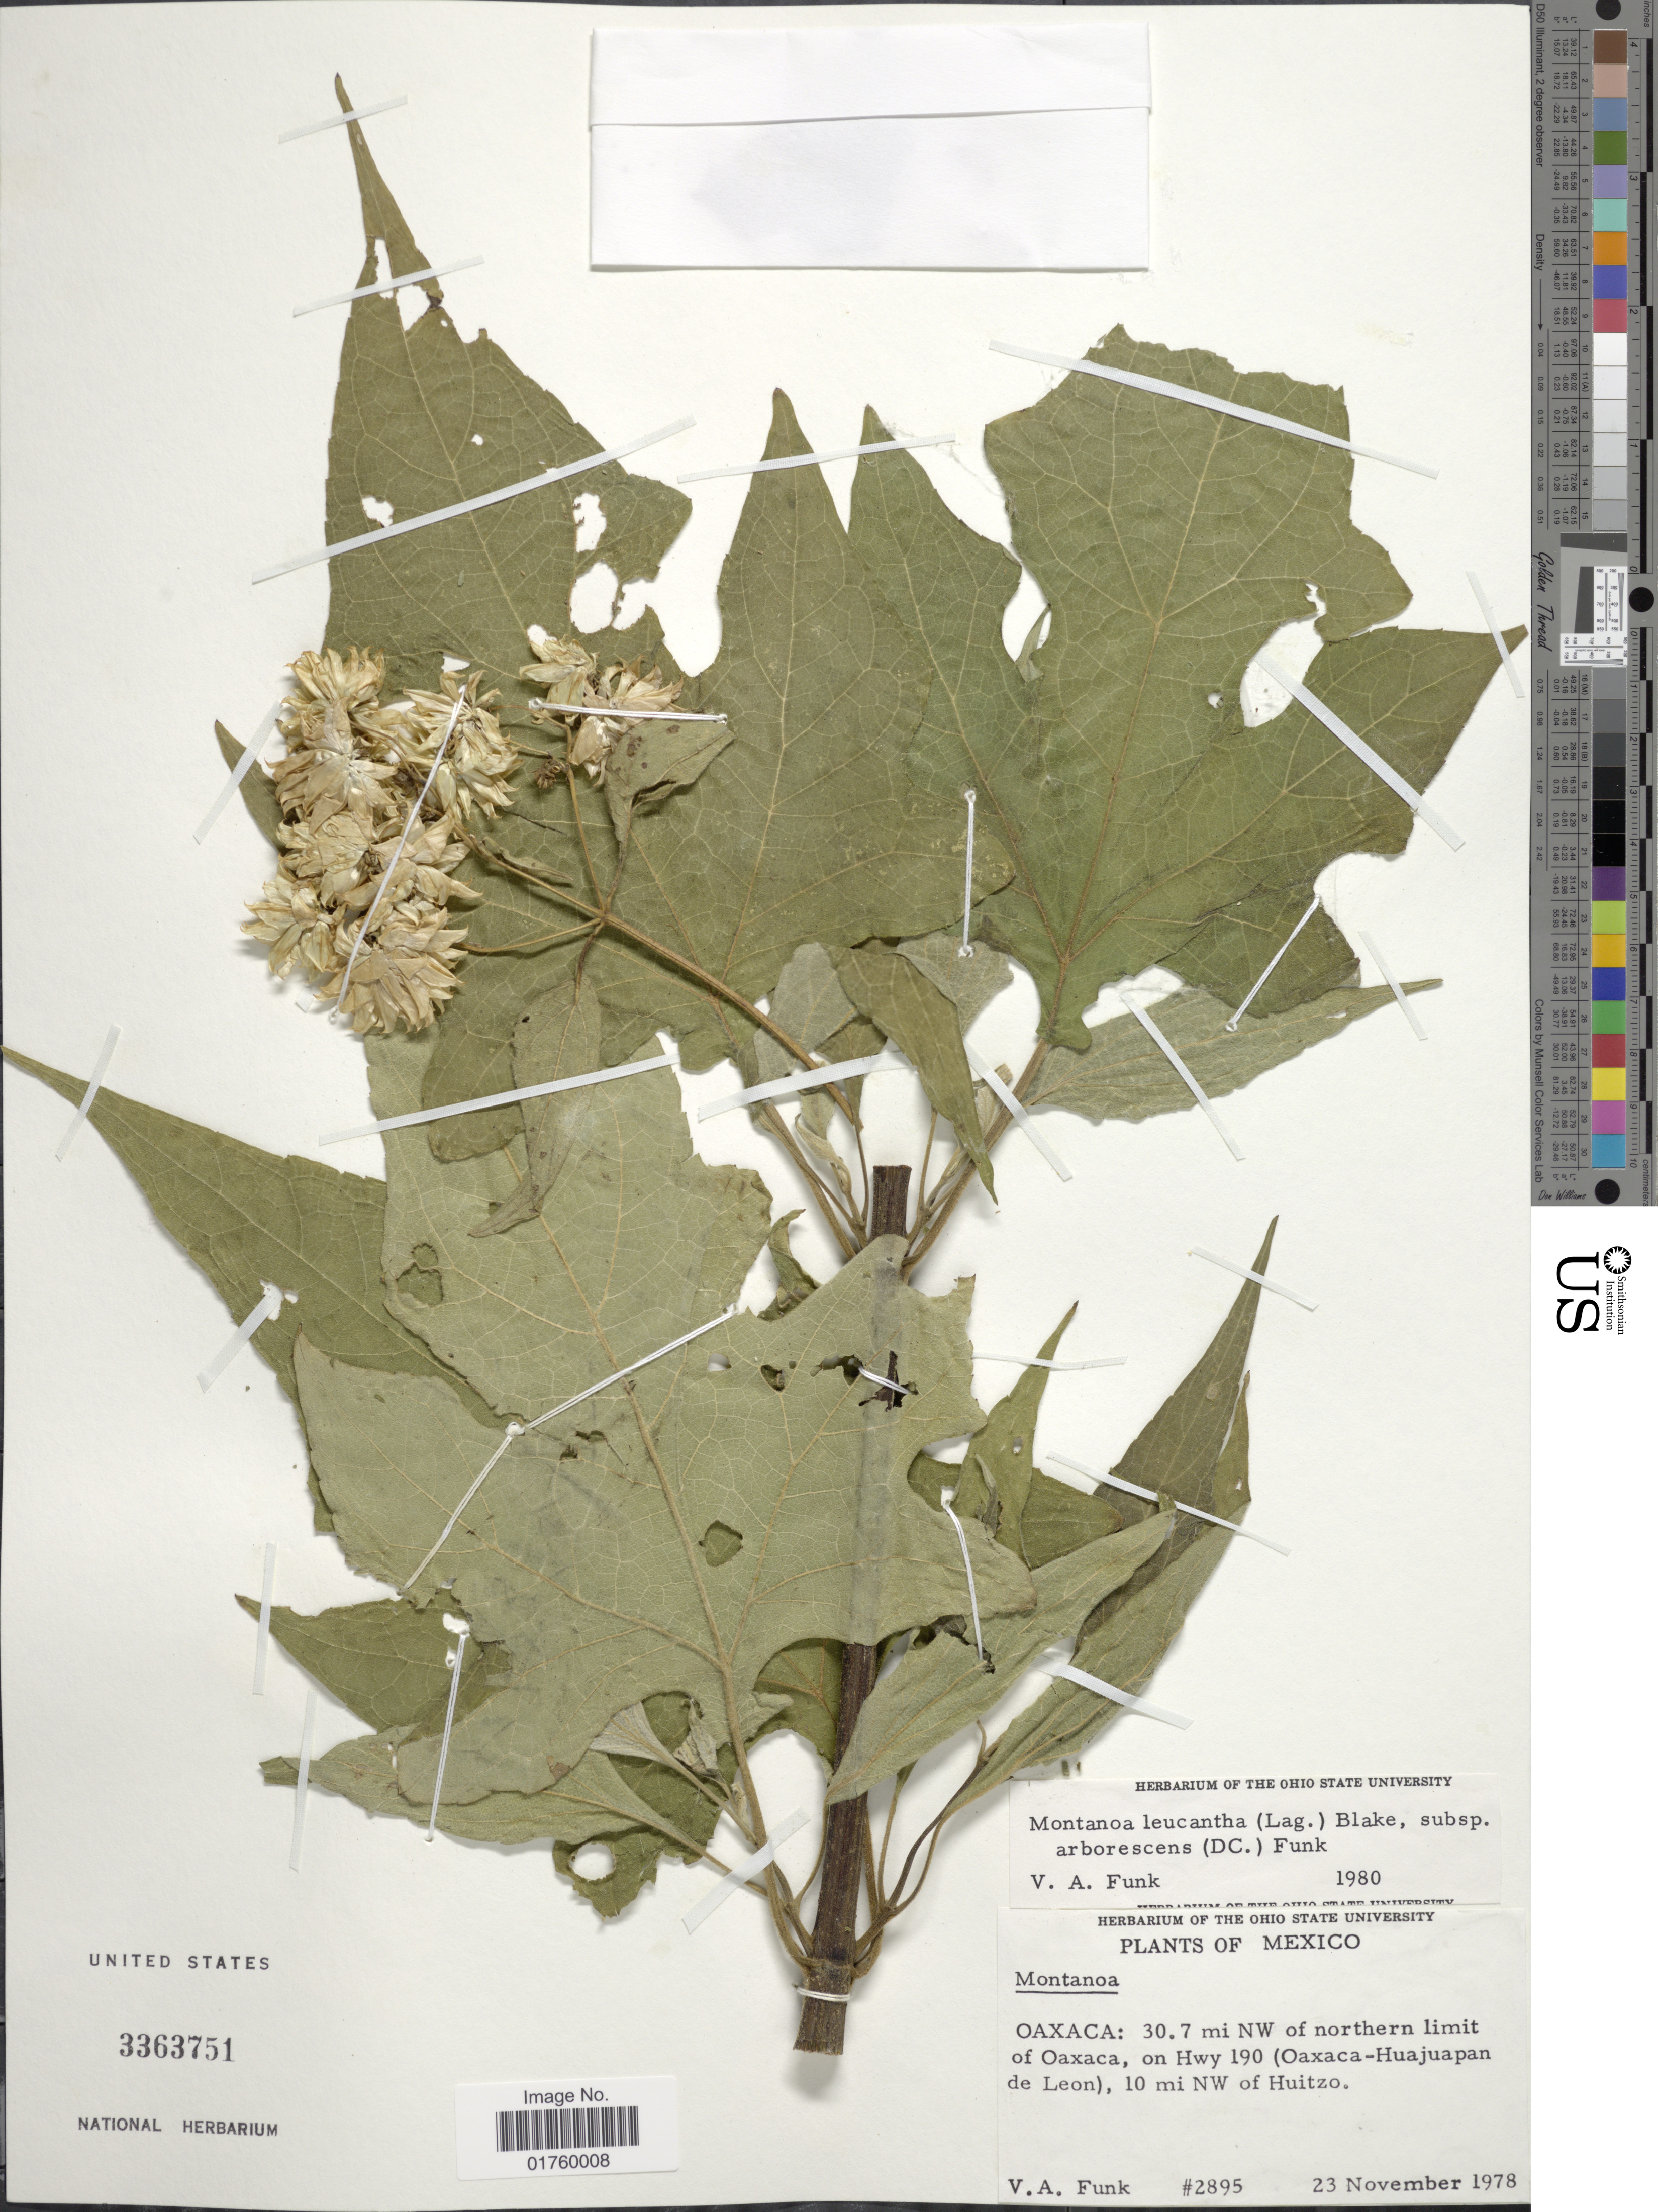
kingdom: Plantae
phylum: Tracheophyta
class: Magnoliopsida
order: Asterales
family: Asteraceae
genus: Montanoa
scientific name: Montanoa leucantha subsp. arborescens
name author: (DC.) V.A. Funk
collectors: V. Funk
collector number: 2895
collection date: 1978-11-23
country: Mexico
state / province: Oaxaca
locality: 30.7 mi NW of northern limit of Oaxaca, on Hwy 190 (Oaxaca-Huajapan de Leon), 10 mi NW of Huitzo.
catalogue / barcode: US 3363751